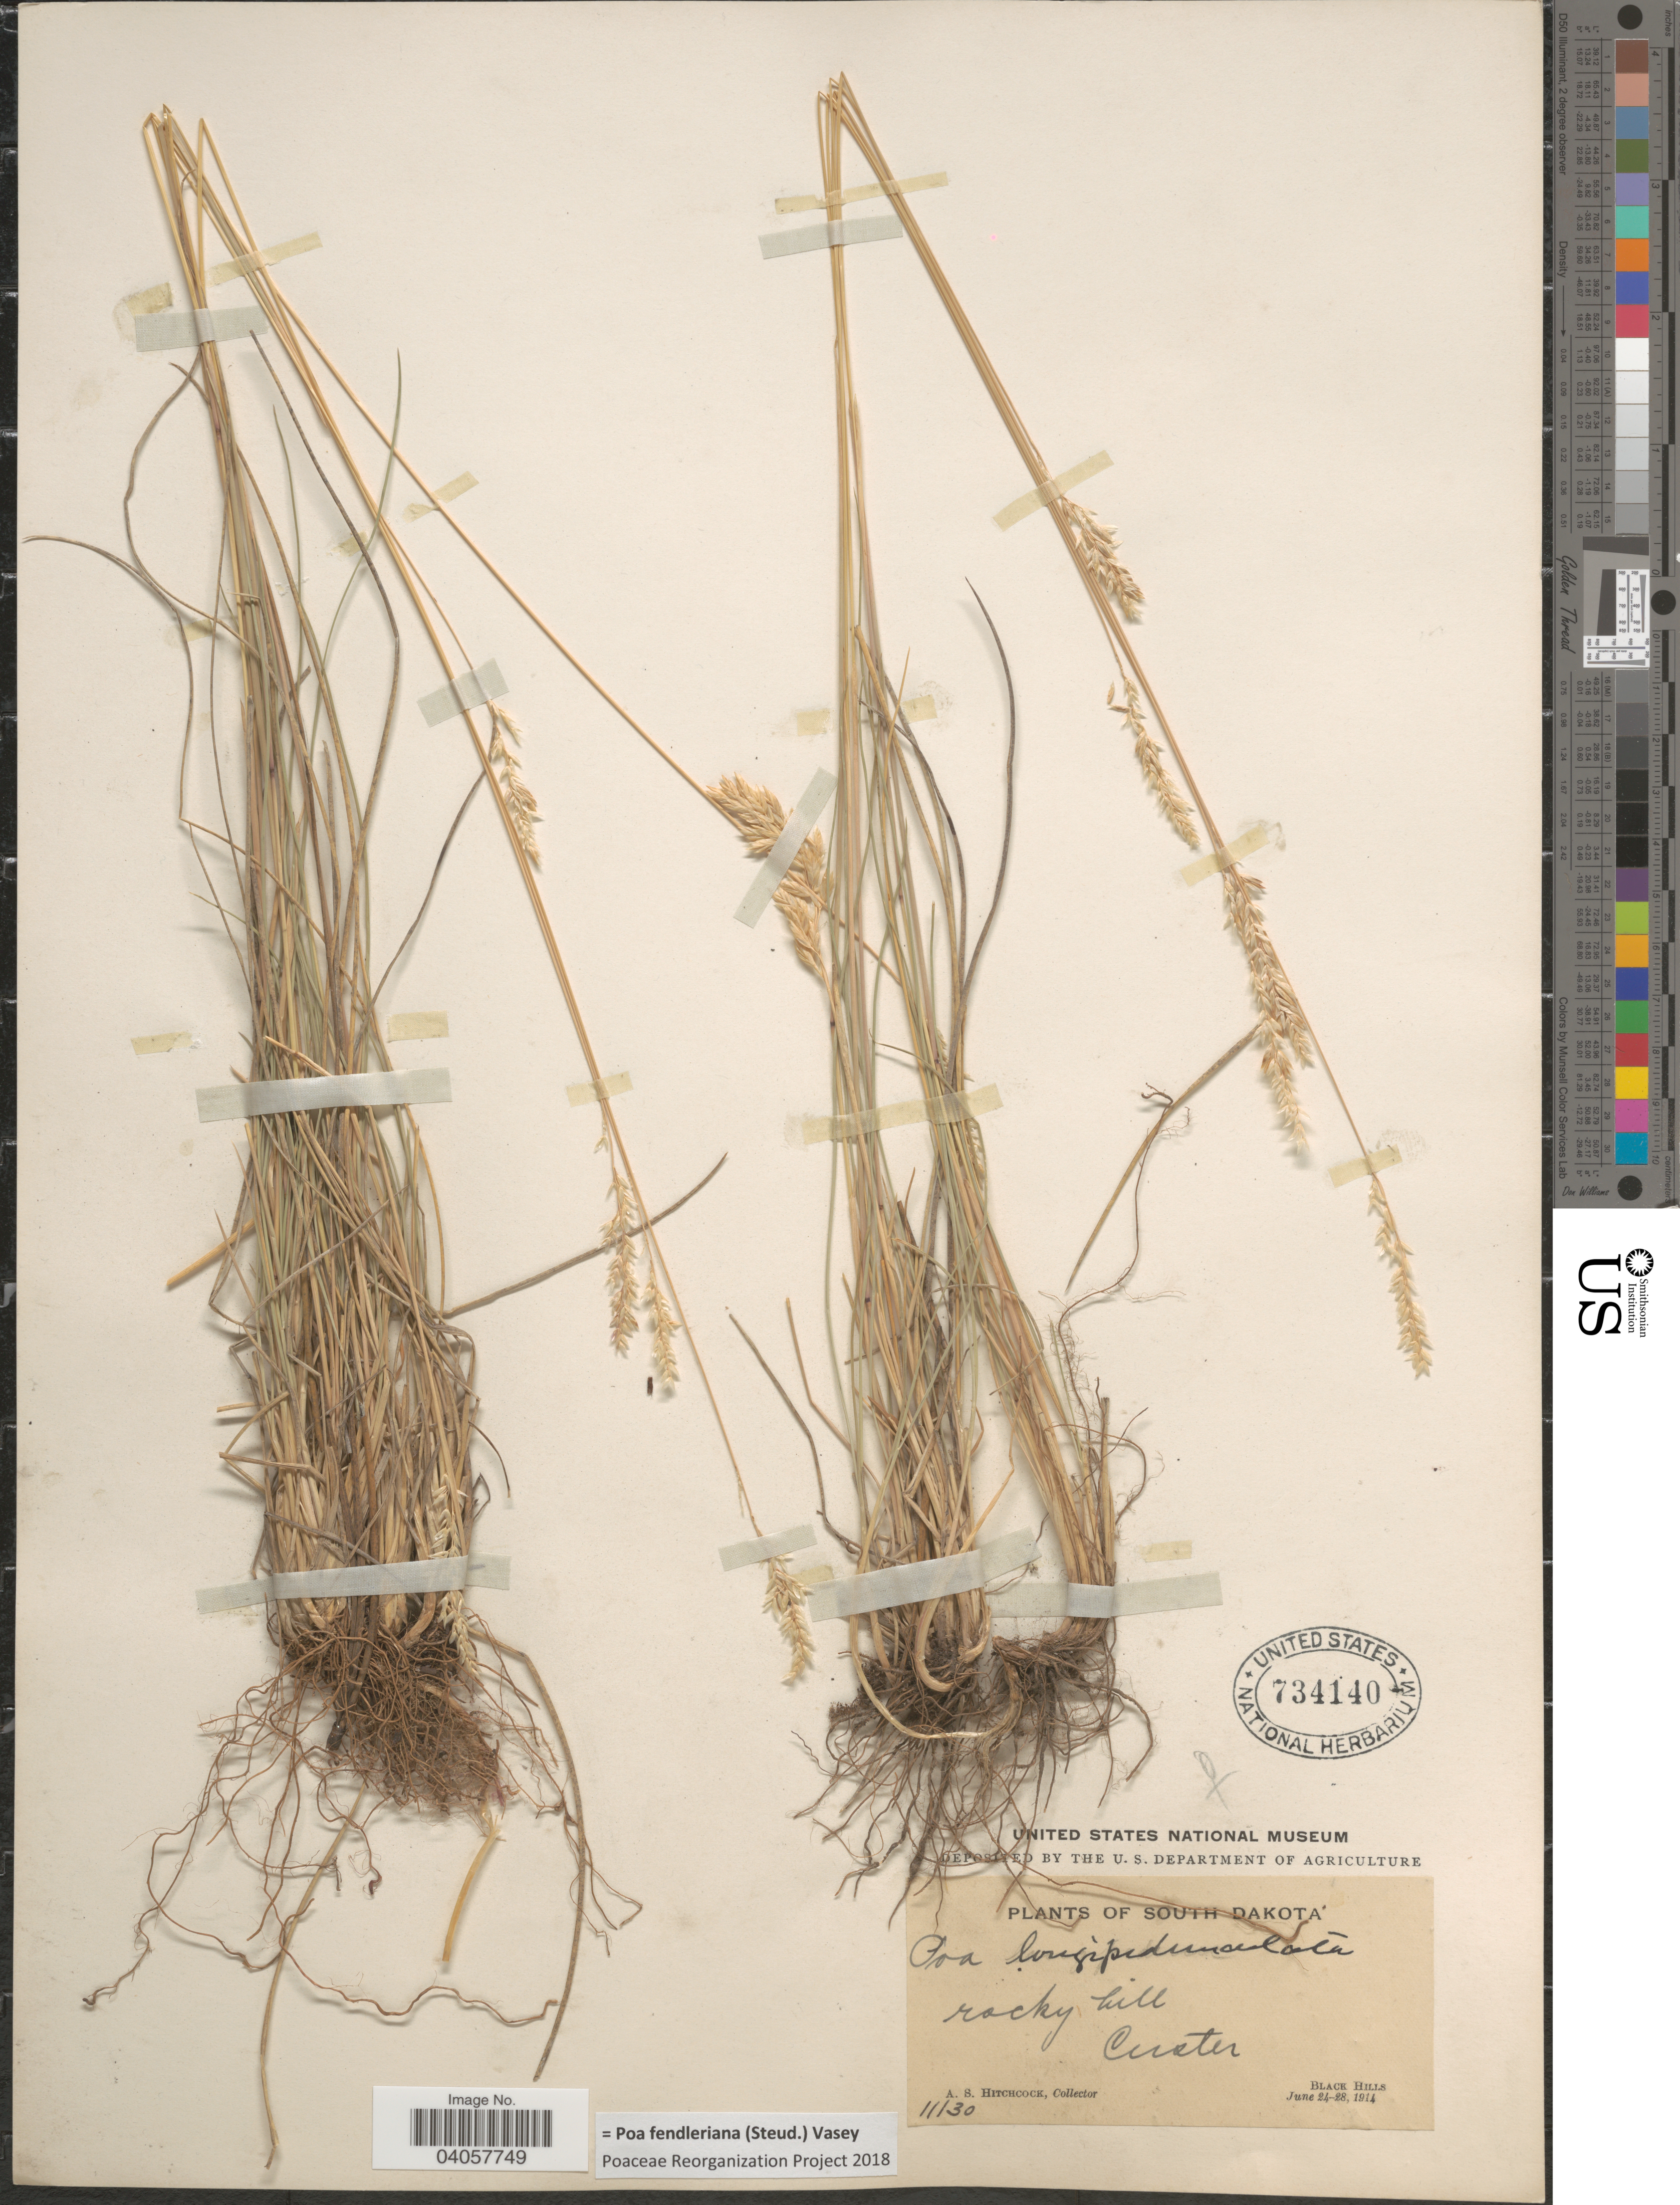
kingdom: Plantae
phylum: Tracheophyta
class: Liliopsida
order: Poales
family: Poaceae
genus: Poa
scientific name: Poa fendleriana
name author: (Steud.) Vasey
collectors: A. S. Hitchcock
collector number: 11130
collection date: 1914-06-24/1914-06-28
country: United States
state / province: South Dakota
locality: Custer. Black Hills.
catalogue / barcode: US 734140